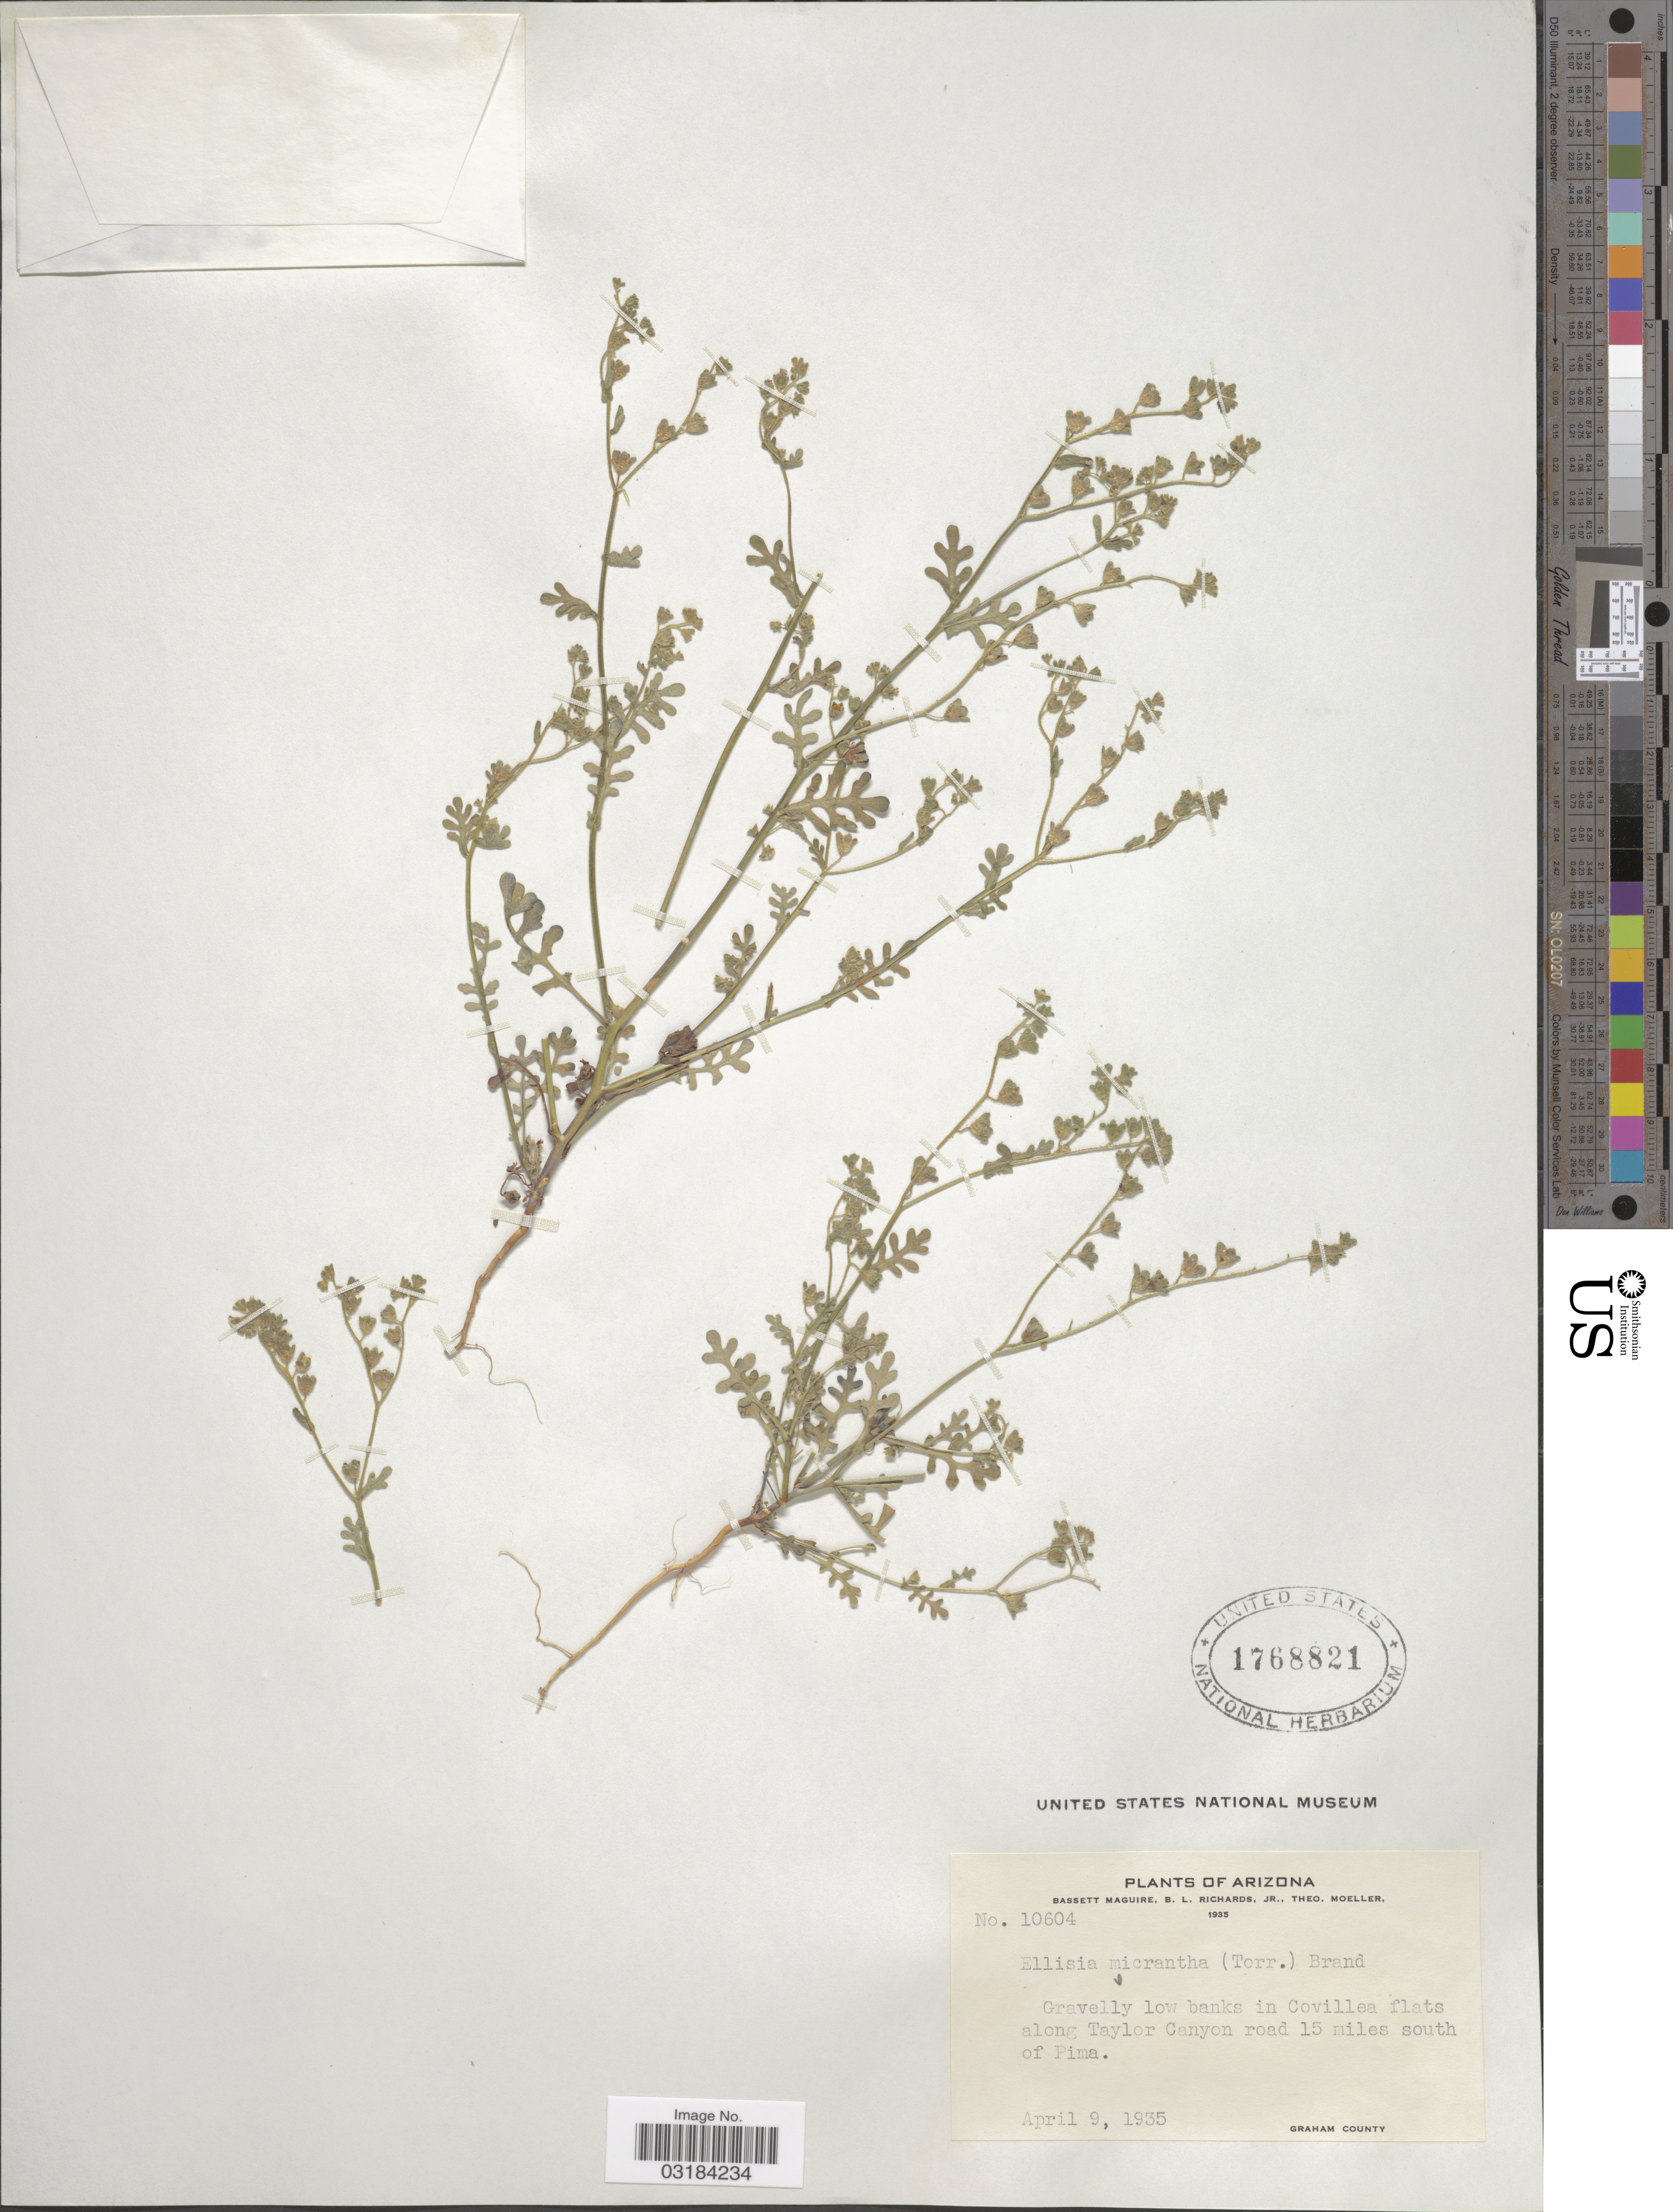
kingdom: Plantae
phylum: Tracheophyta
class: Magnoliopsida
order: Boraginales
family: Hydrophyllaceae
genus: Eucrypta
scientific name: Eucrypta micrantha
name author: (Torr.) A. Heller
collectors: B. Maguire, B. Richards & T. Moeller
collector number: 10604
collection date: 1935-04-09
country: United States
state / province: Arizona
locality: Gravelly low banks in Covillea flats along Taylor Canyon road 15 miles south of Pima. Graham County.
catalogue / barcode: US 1768821